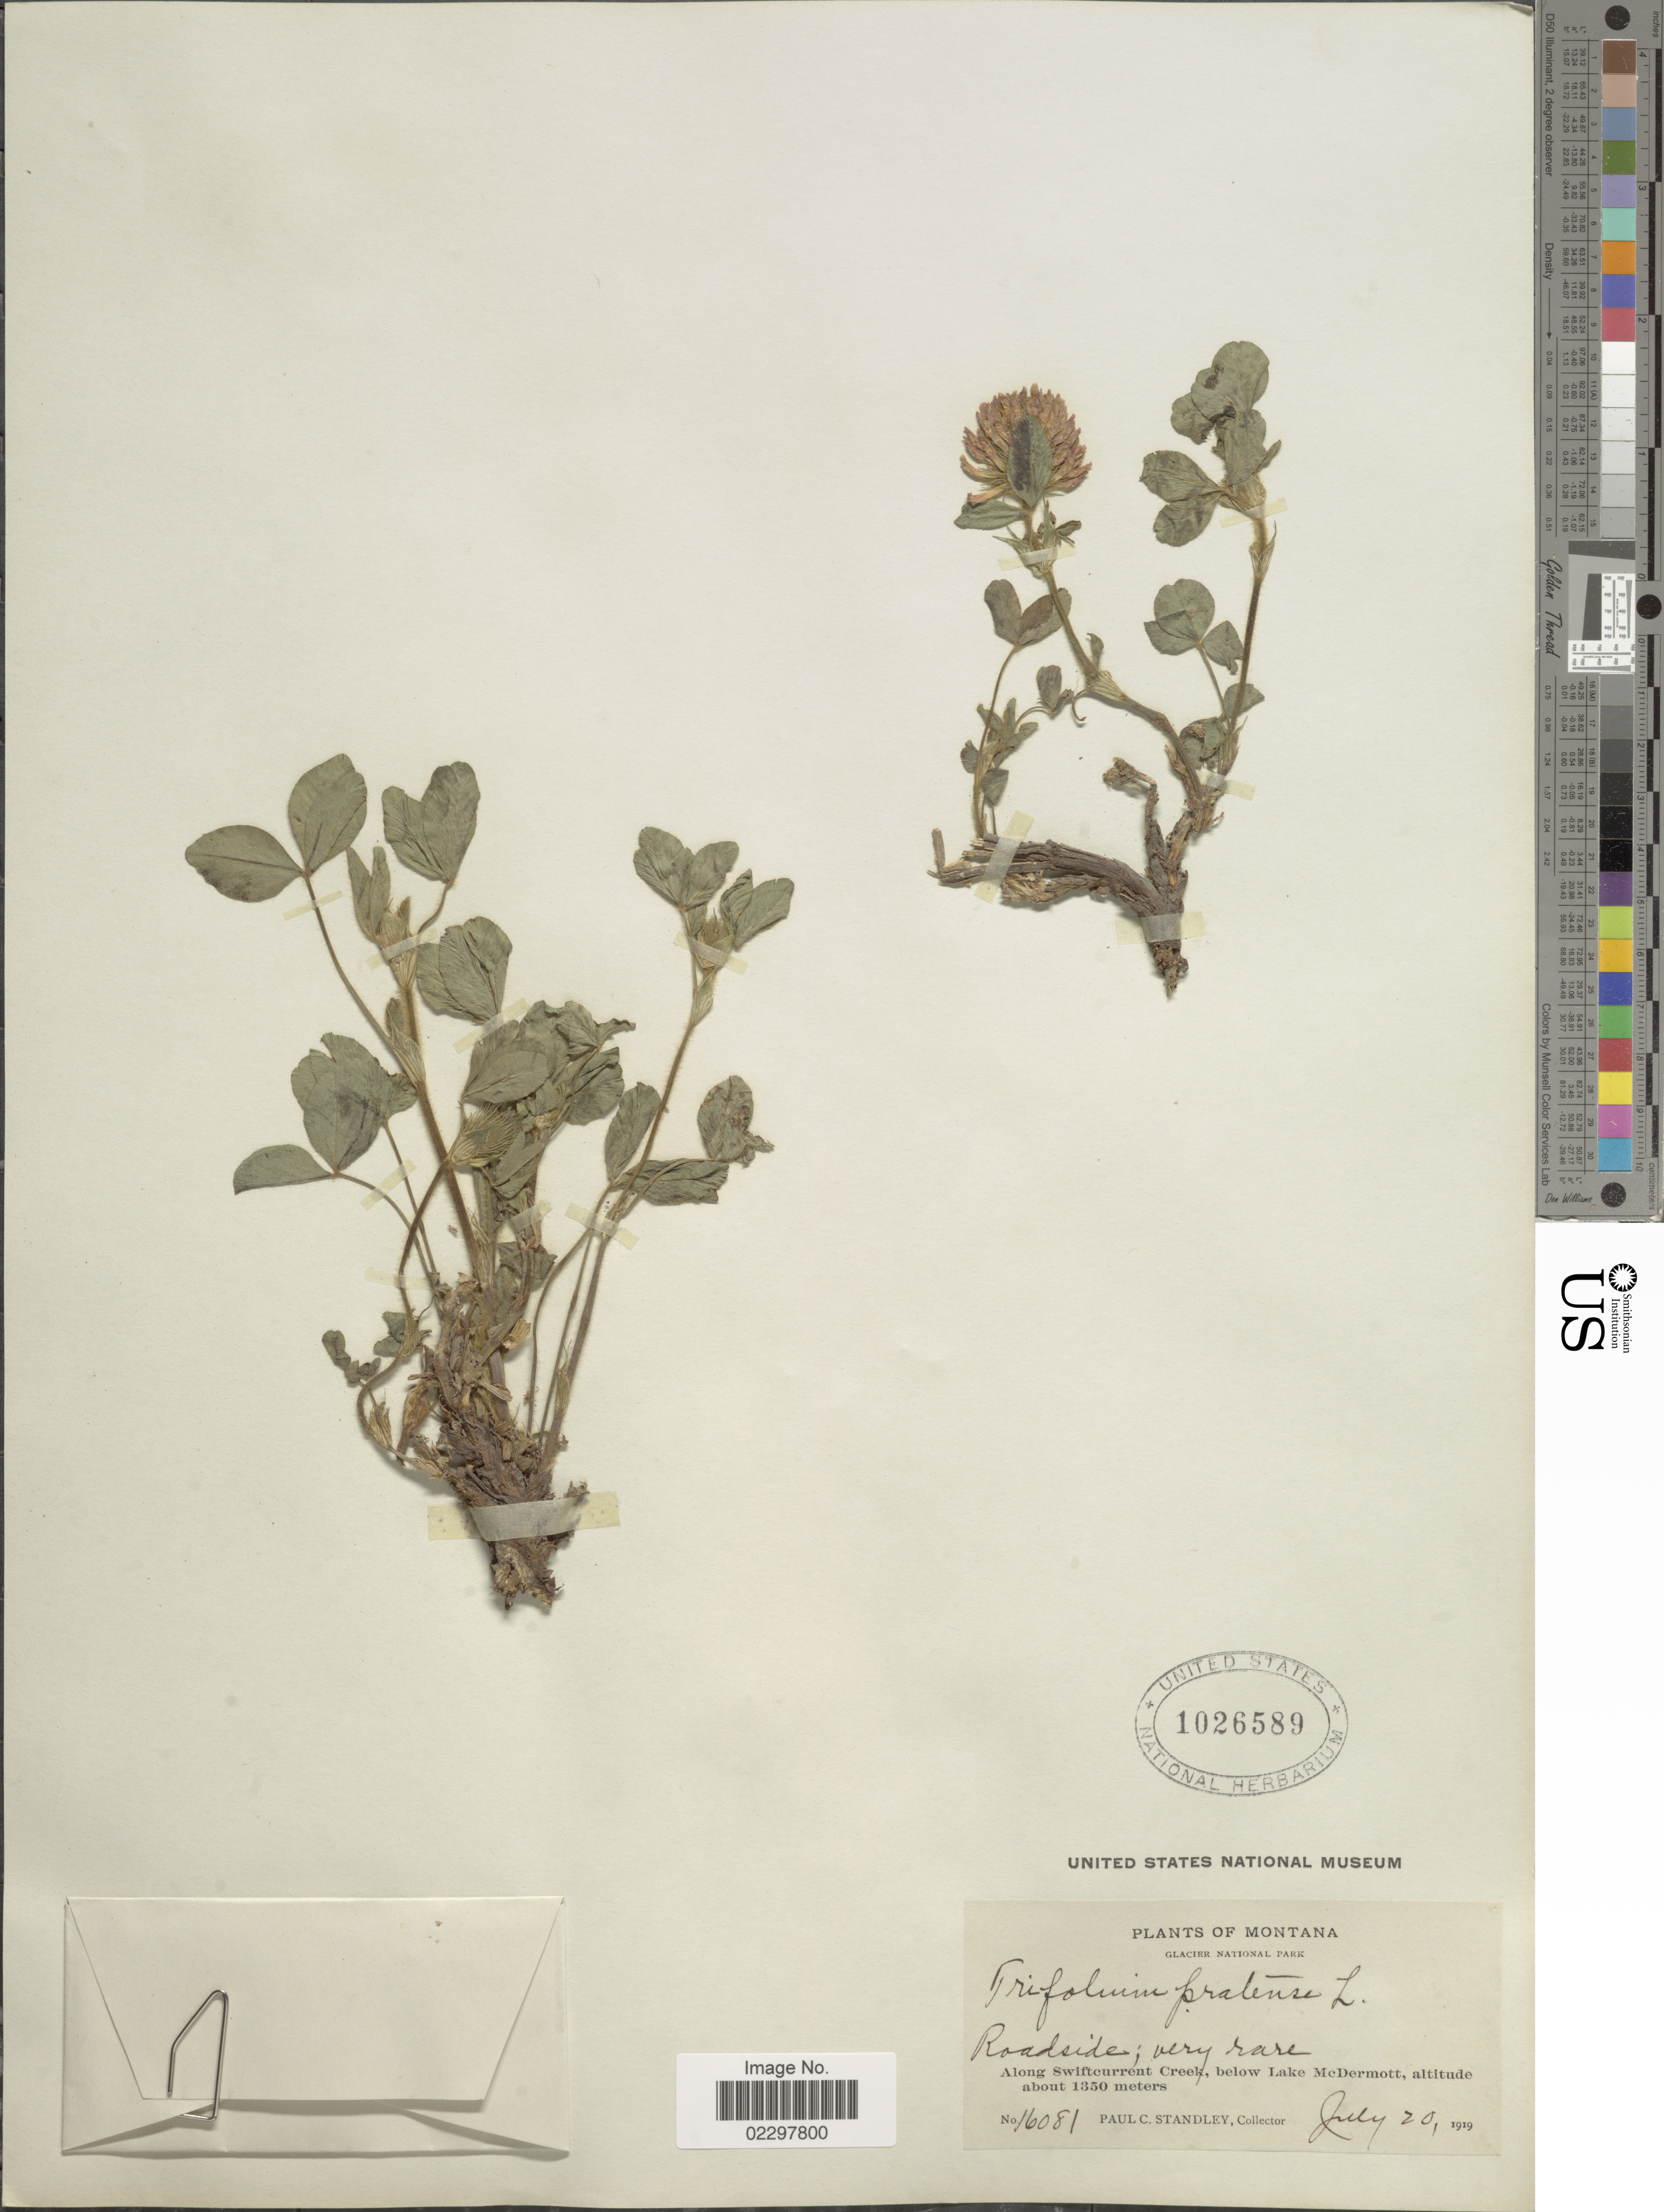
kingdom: Plantae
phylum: Tracheophyta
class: Magnoliopsida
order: Fabales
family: Fabaceae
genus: Trifolium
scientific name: Trifolium pratense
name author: L.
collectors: P. C. Standley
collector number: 16081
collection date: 1919-07-20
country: United States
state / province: Montana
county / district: Glacier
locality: Glacier National Park, Roadside; very rare, Along Swiftcurrent Creek, below Lake McDermott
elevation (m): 1350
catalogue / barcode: US 1026589